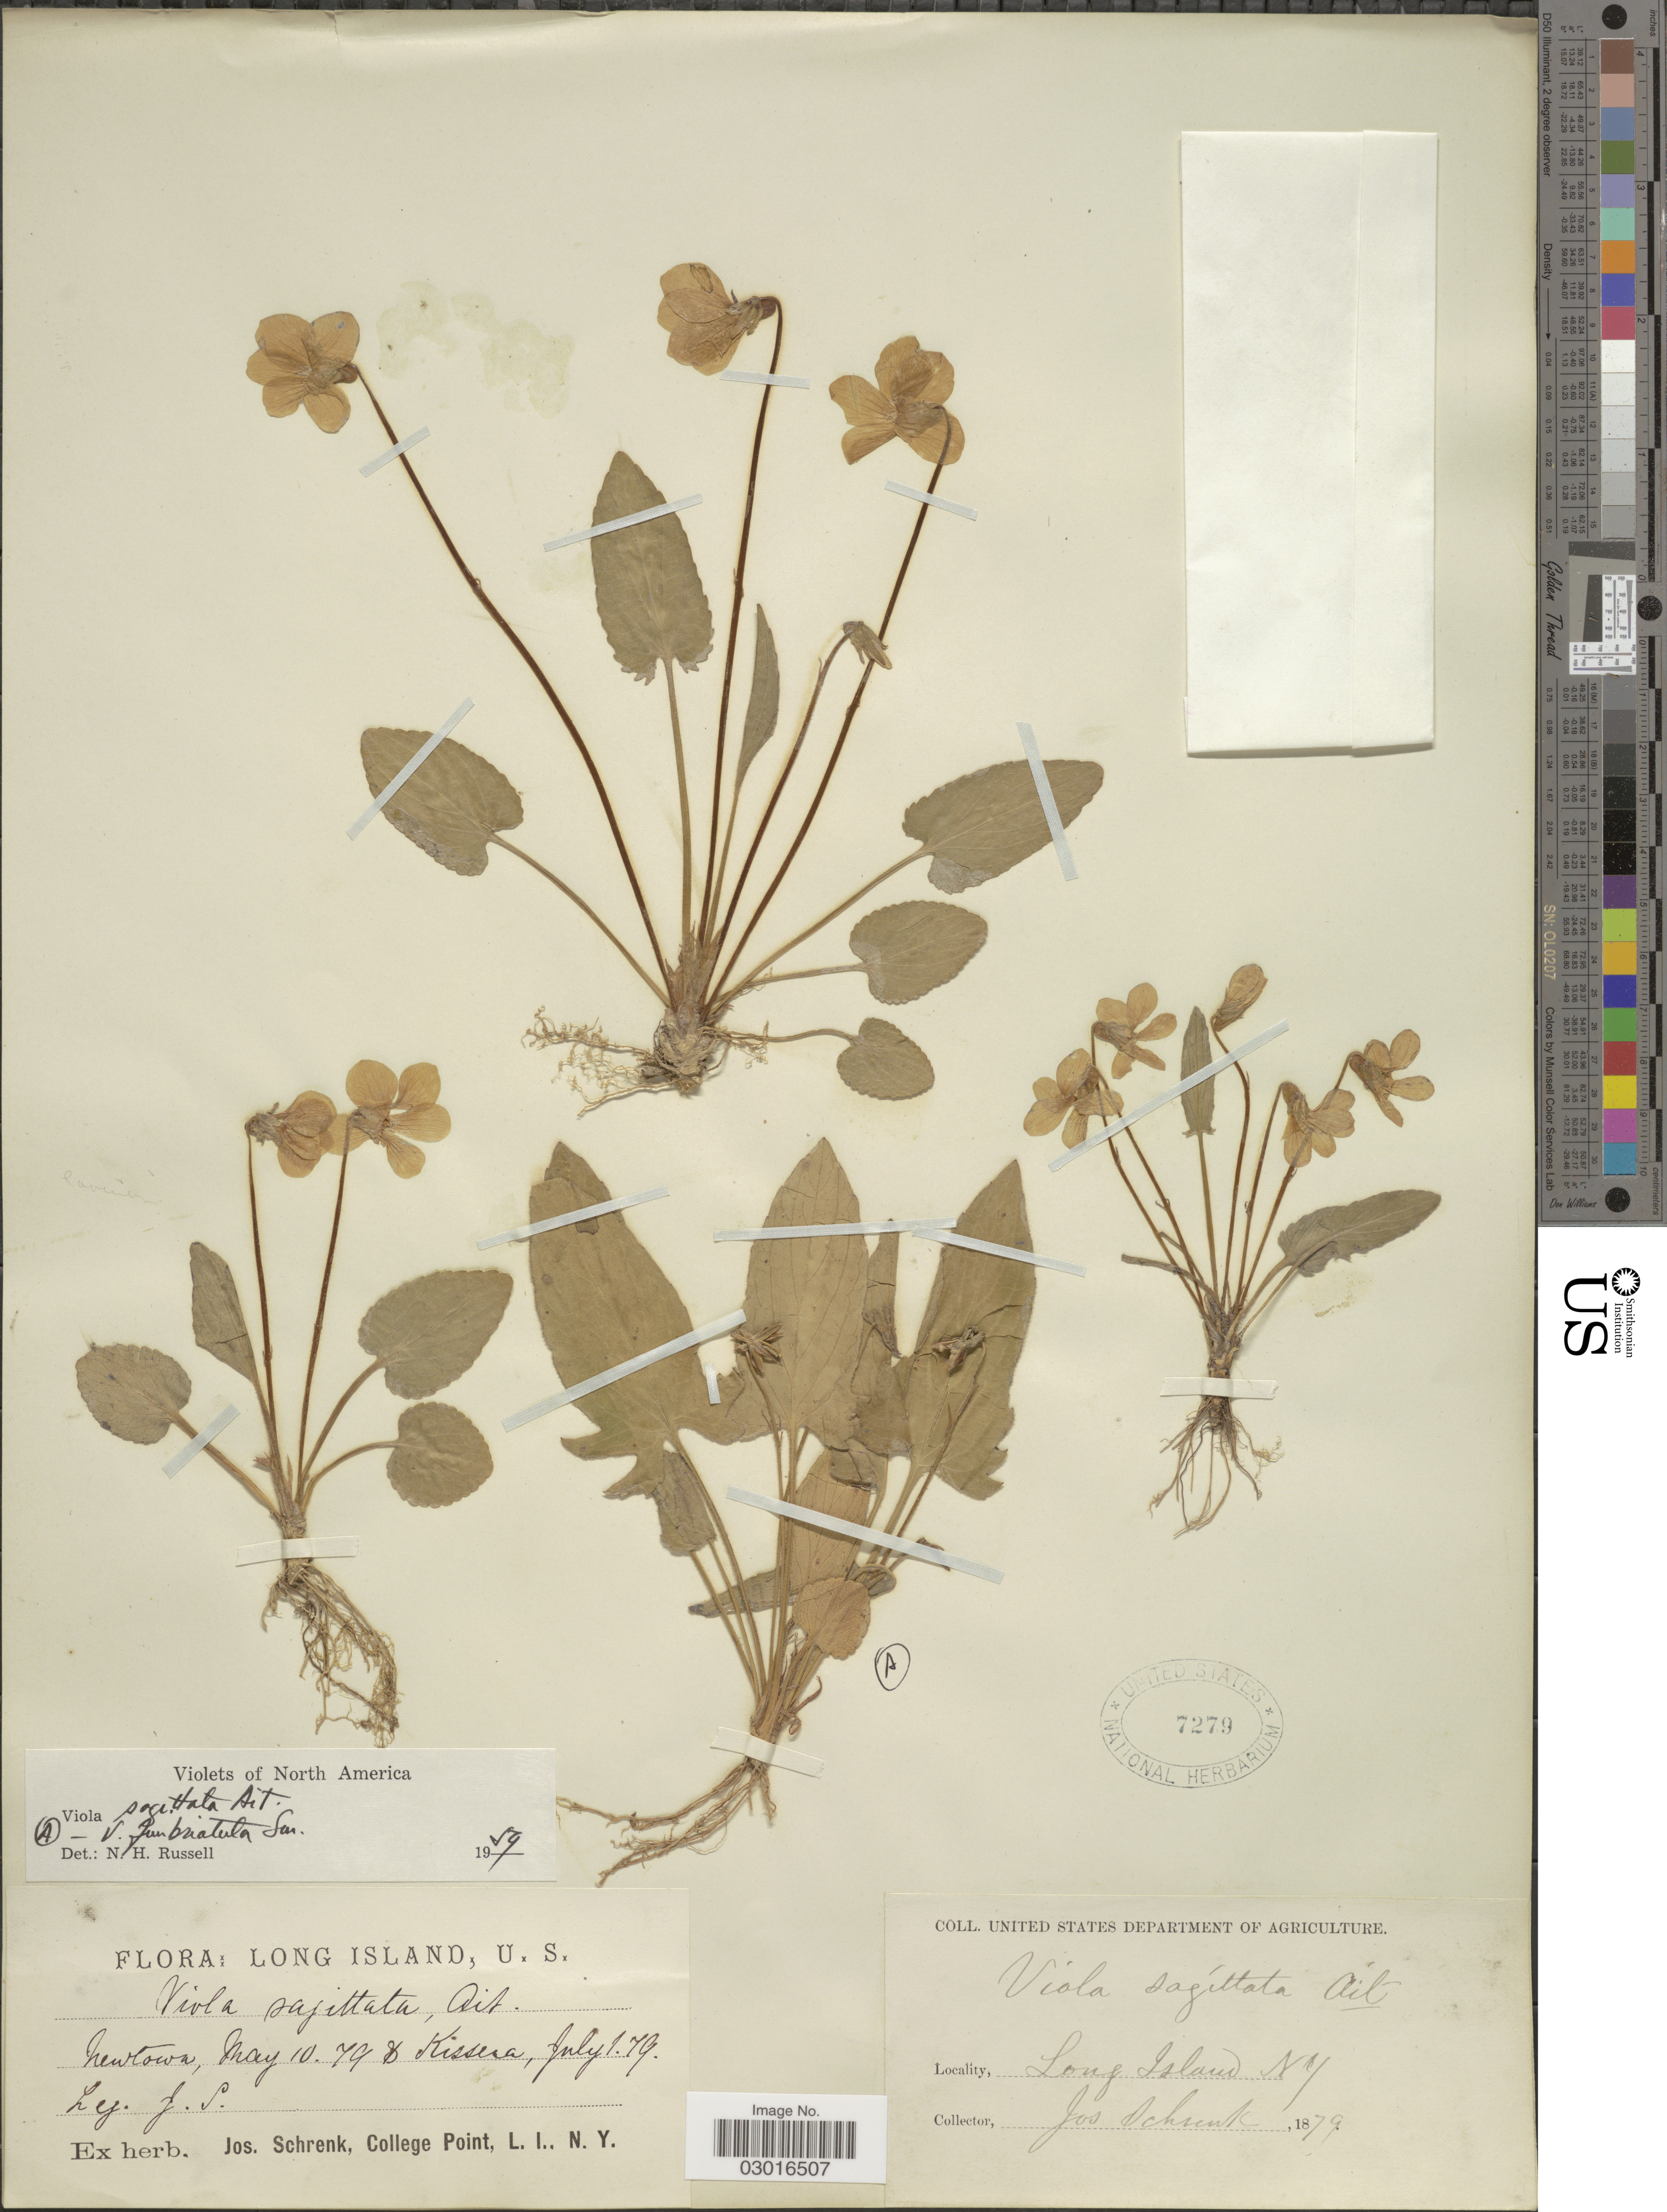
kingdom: Plantae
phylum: Tracheophyta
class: Magnoliopsida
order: Malpighiales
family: Violaceae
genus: Viola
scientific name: Viola sagittata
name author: Aiton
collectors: J. Schrenk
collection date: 1879-05-10/1879-07-01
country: United States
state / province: New York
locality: Long Island N.Y. Newtown. & Kissera.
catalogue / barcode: US 7279